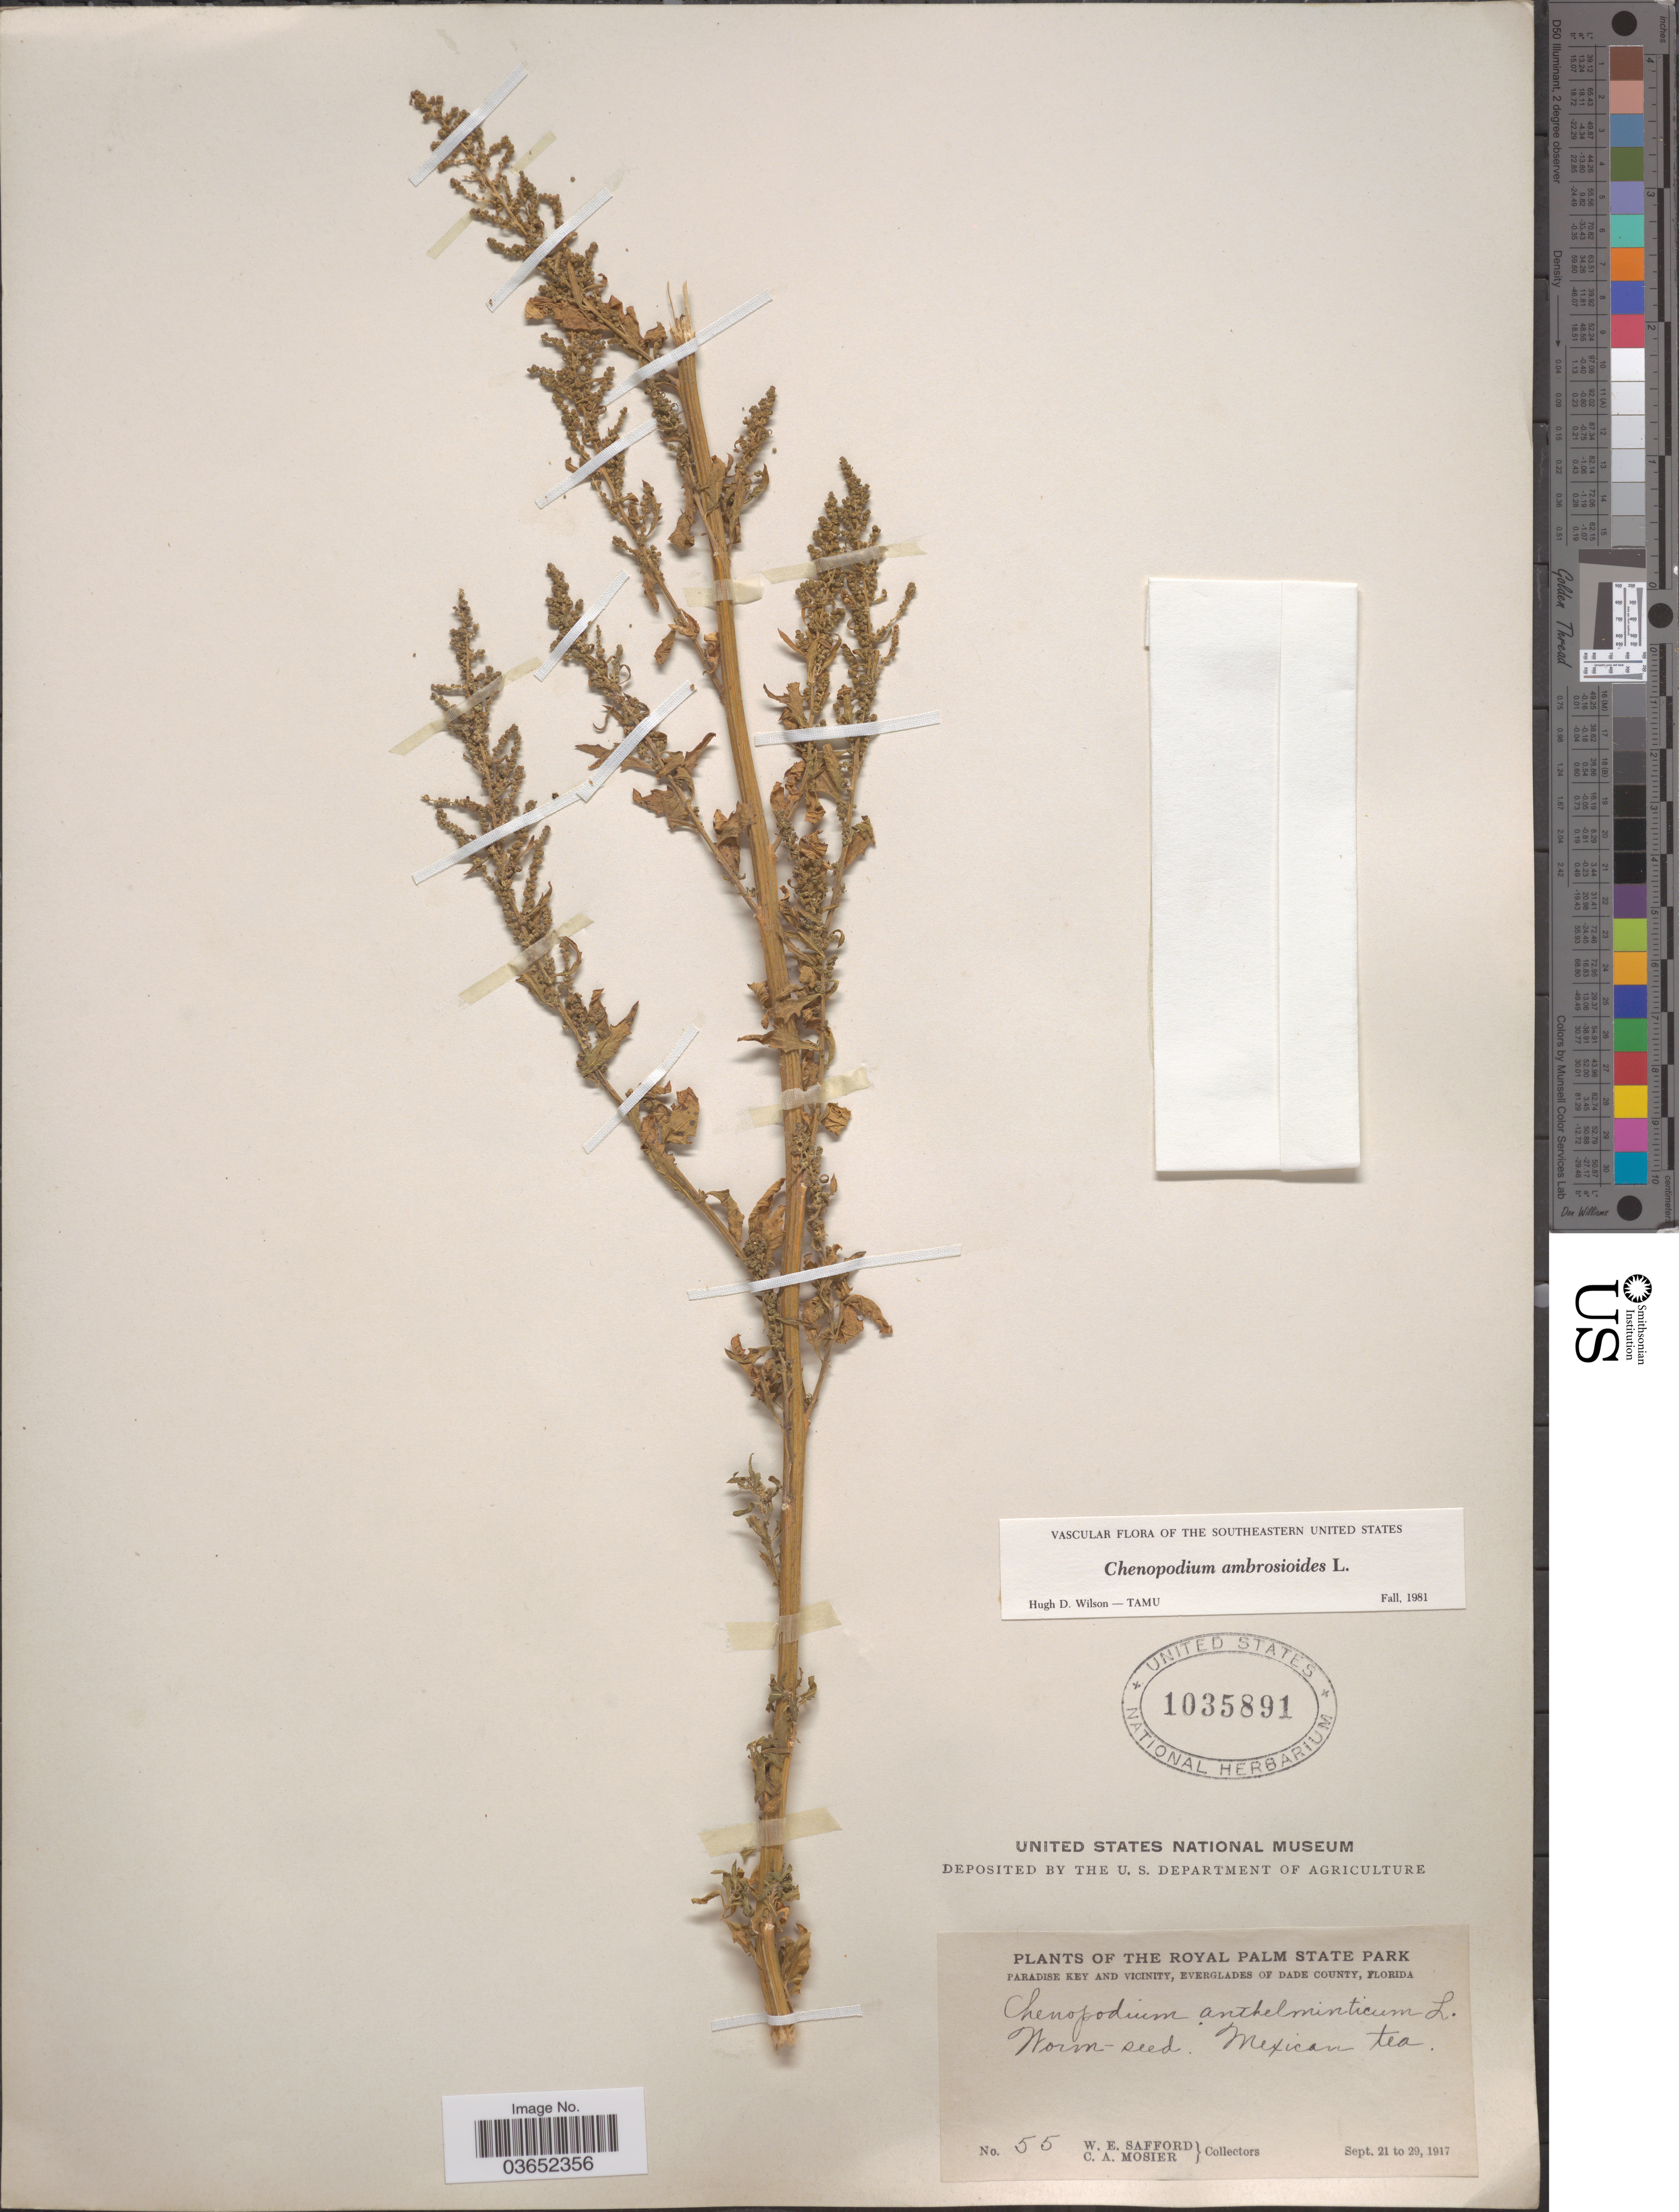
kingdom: Plantae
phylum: Tracheophyta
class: Magnoliopsida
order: Caryophyllales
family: Amaranthaceae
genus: Chenopodium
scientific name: Chenopodium ambrosioides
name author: L.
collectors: W. E. Safford & C. A. Mosier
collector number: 55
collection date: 1917-09-21/1917-09-29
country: United States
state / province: Florida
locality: The Royal Palm State Park. Paradise Key and Vicinity, Everglades of Dade County.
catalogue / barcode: US 1035891